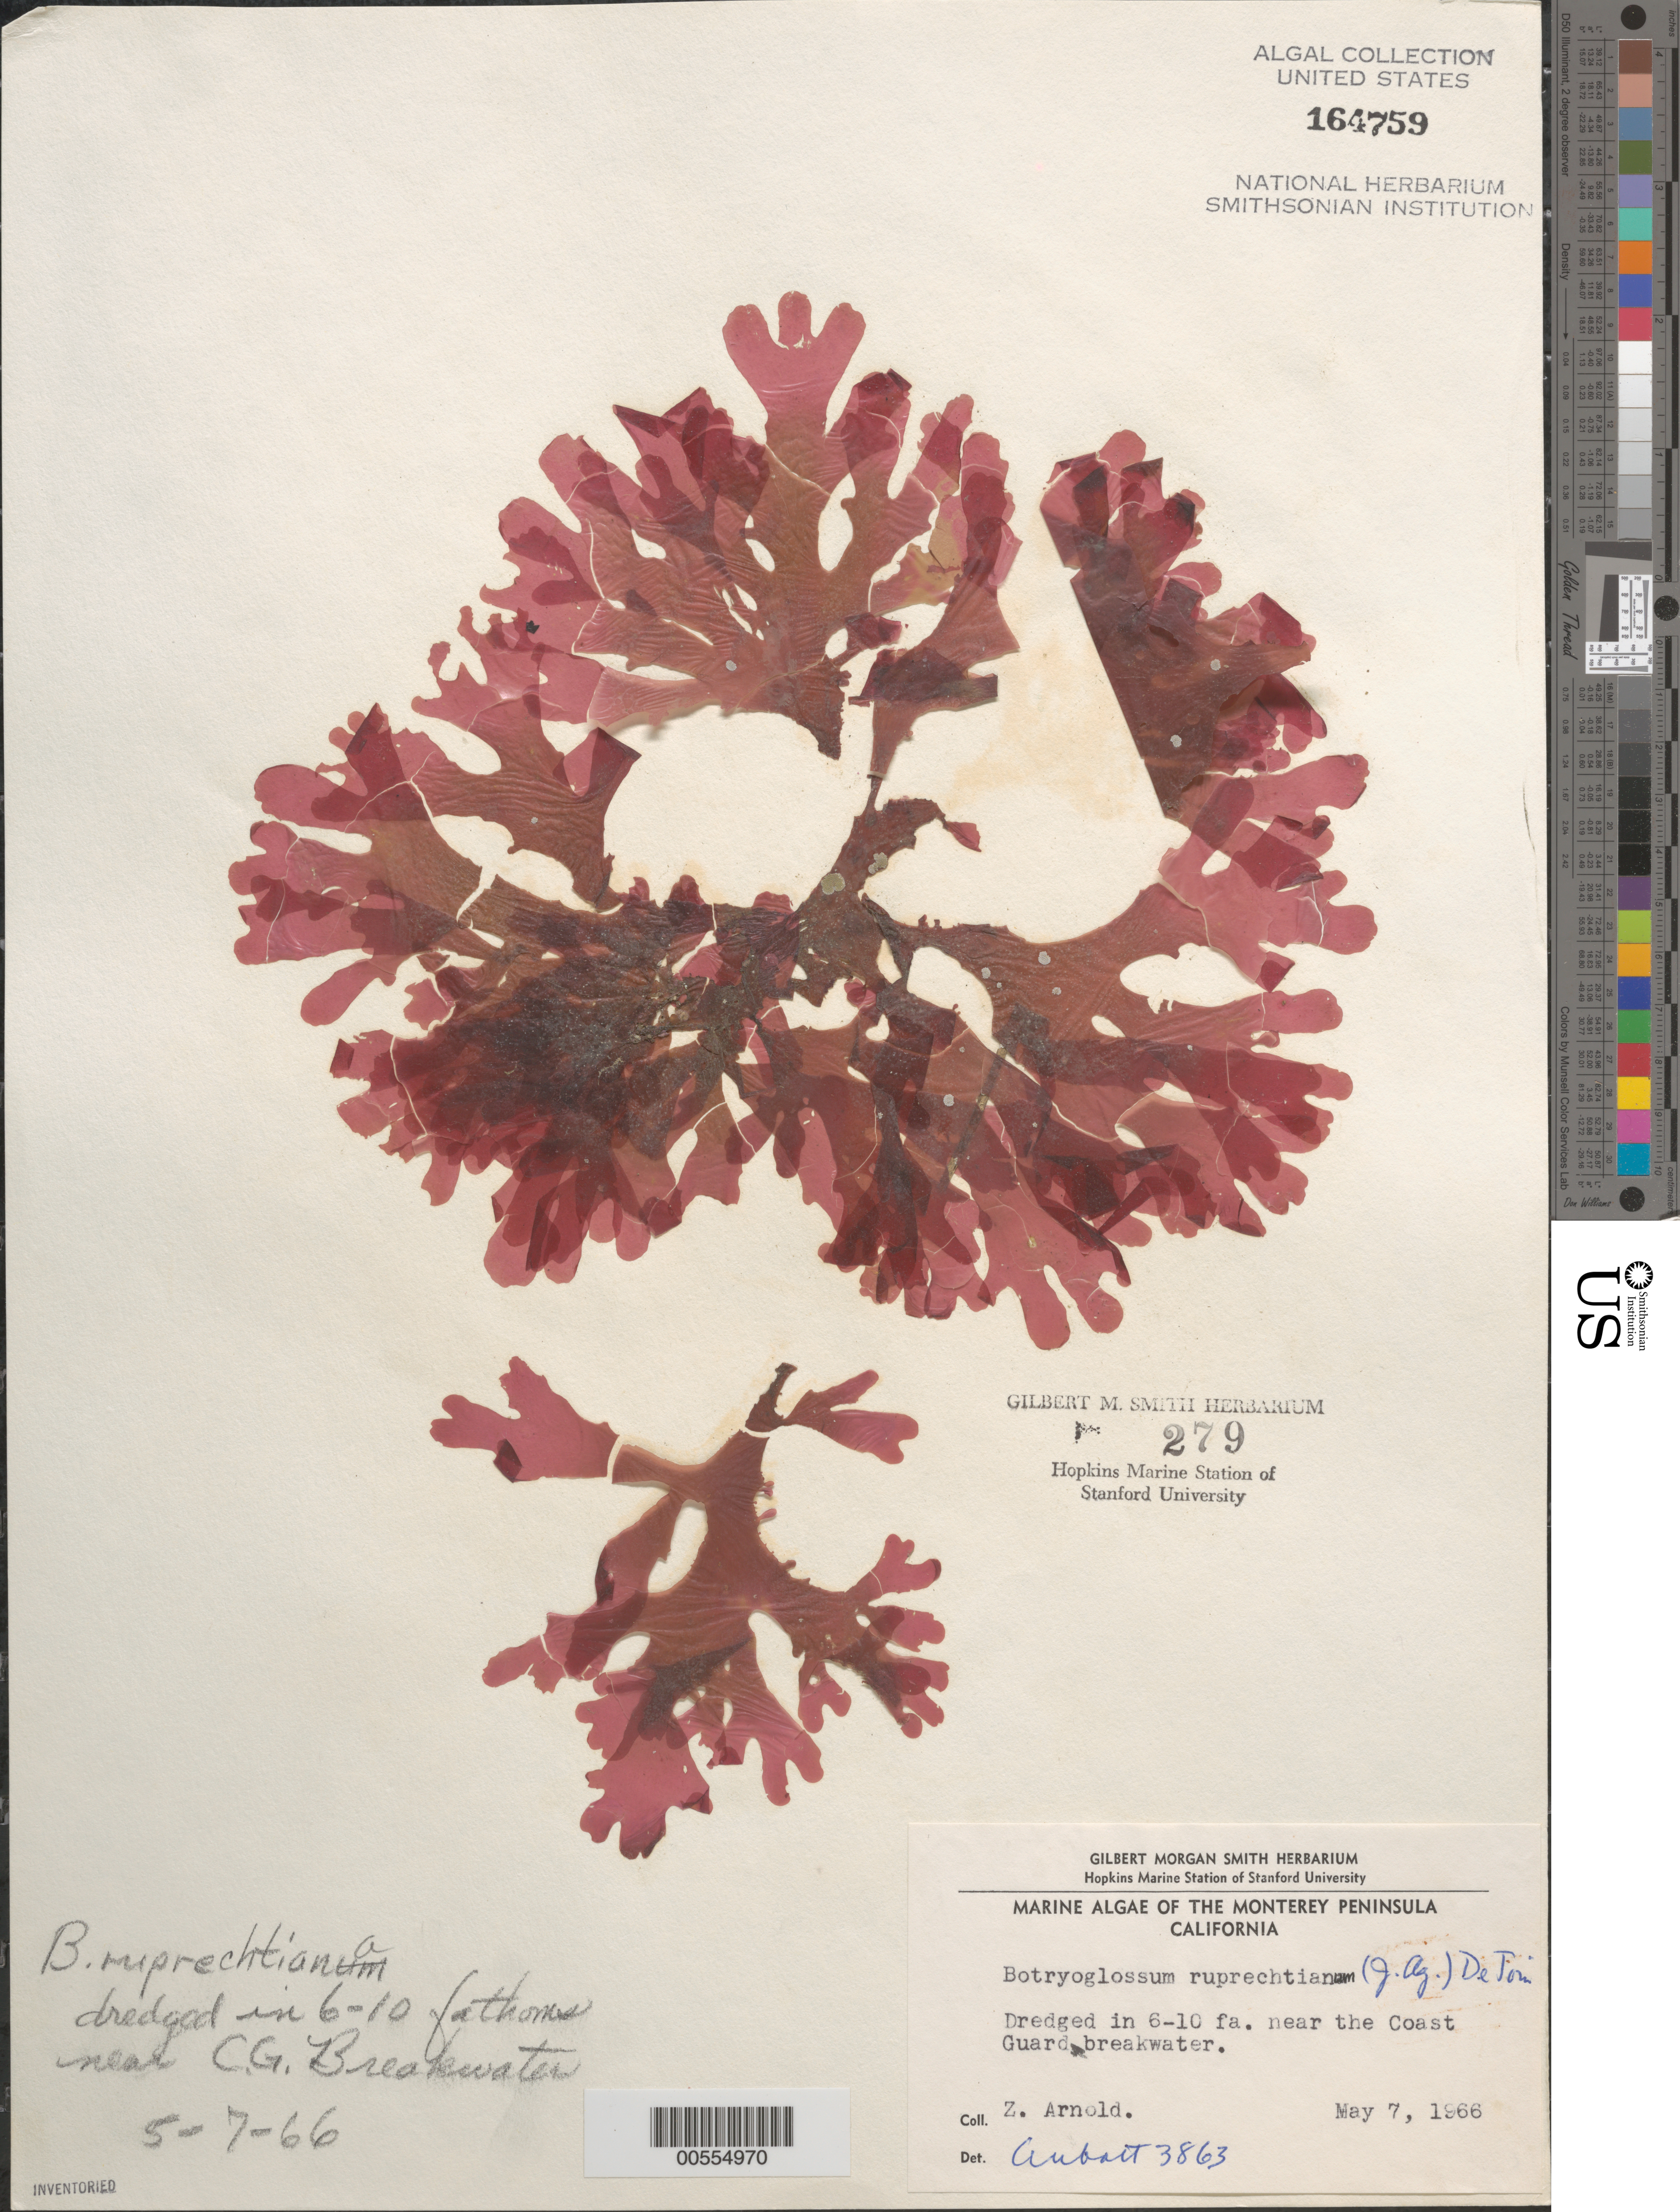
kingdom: Plantae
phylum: Rhodophyta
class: Florideophyceae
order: Ceramiales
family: Delesseriaceae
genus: Cryptopleura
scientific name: Cryptopleura ruprechtiana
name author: (J. Agardh) Kylin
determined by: Algae name updating Project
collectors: Z. M. Arnold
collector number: IAA 3863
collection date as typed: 07 May 1966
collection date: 1966-05-07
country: United States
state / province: California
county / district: Monterey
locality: Monterey Bay, near Coast Guard breakwater, Monterey Peninsula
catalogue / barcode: US 164759